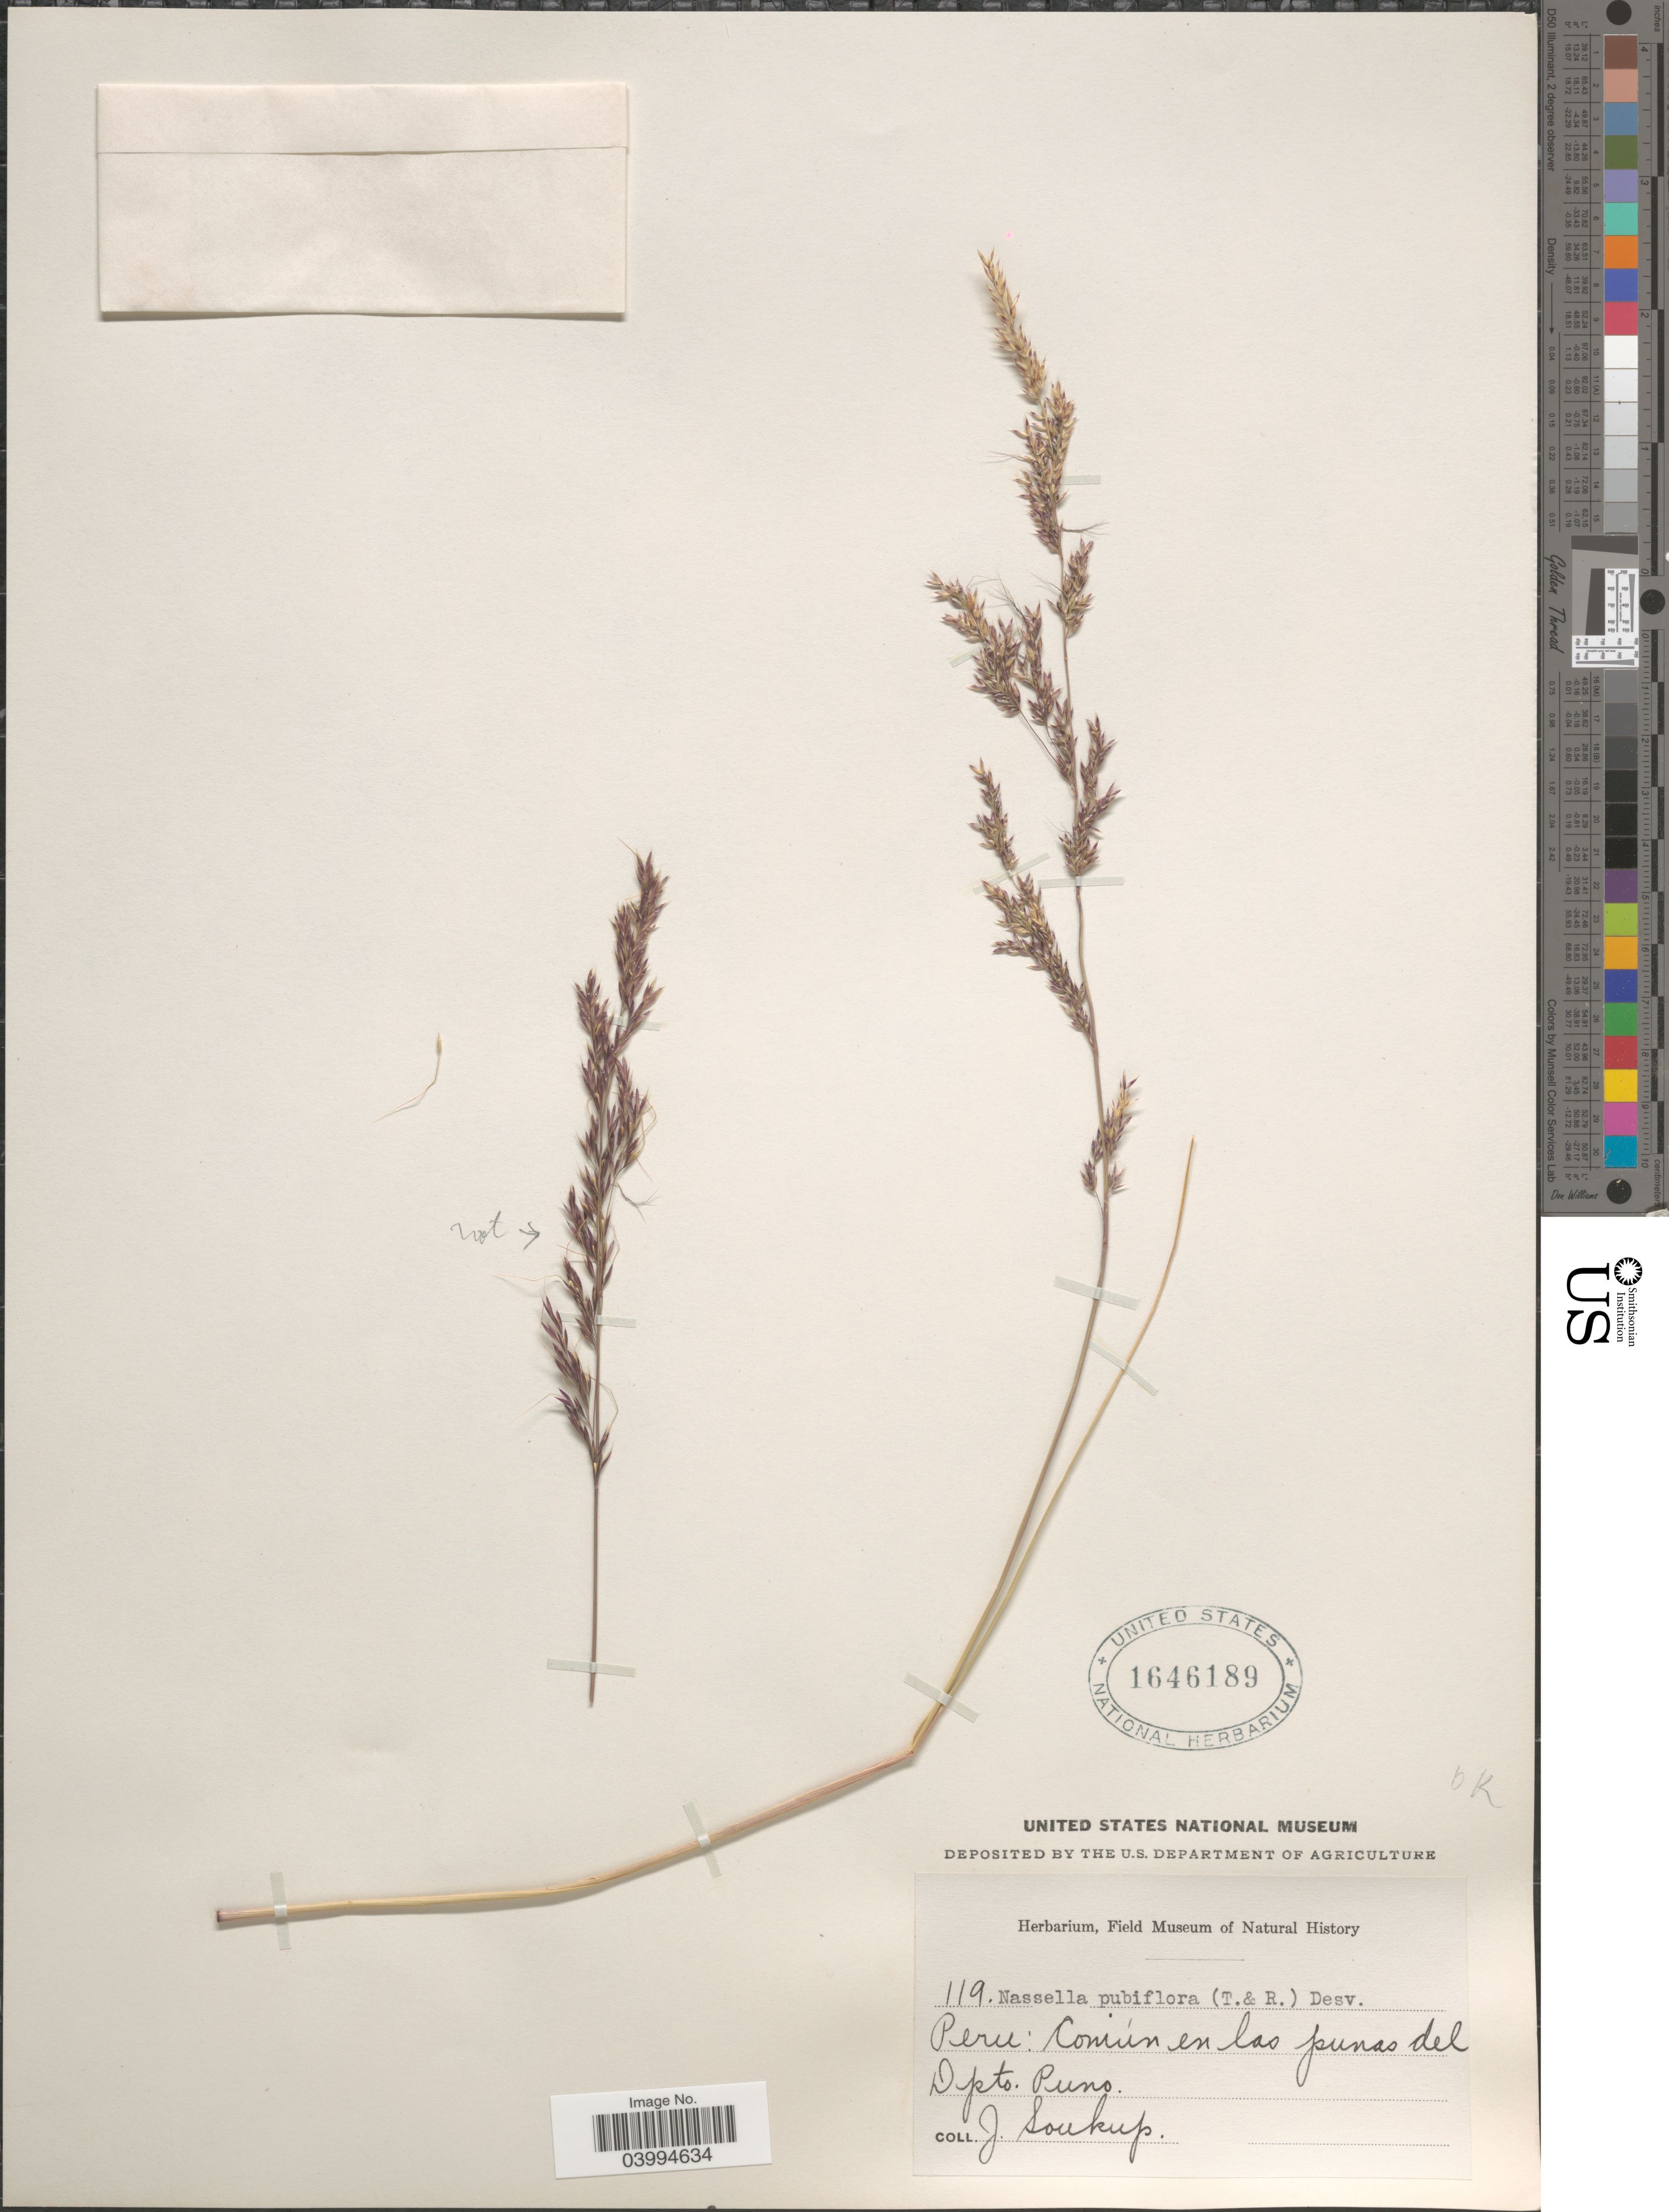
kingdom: Plantae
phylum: Tracheophyta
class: Liliopsida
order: Poales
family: Poaceae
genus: Nassella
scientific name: Nassella pubiflora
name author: (Trin. & Rupr.) É. Desv.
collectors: J. Soukup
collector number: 119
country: Peru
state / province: Puno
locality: Común en las punas del Dpto. Puno.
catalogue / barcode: US 1646189